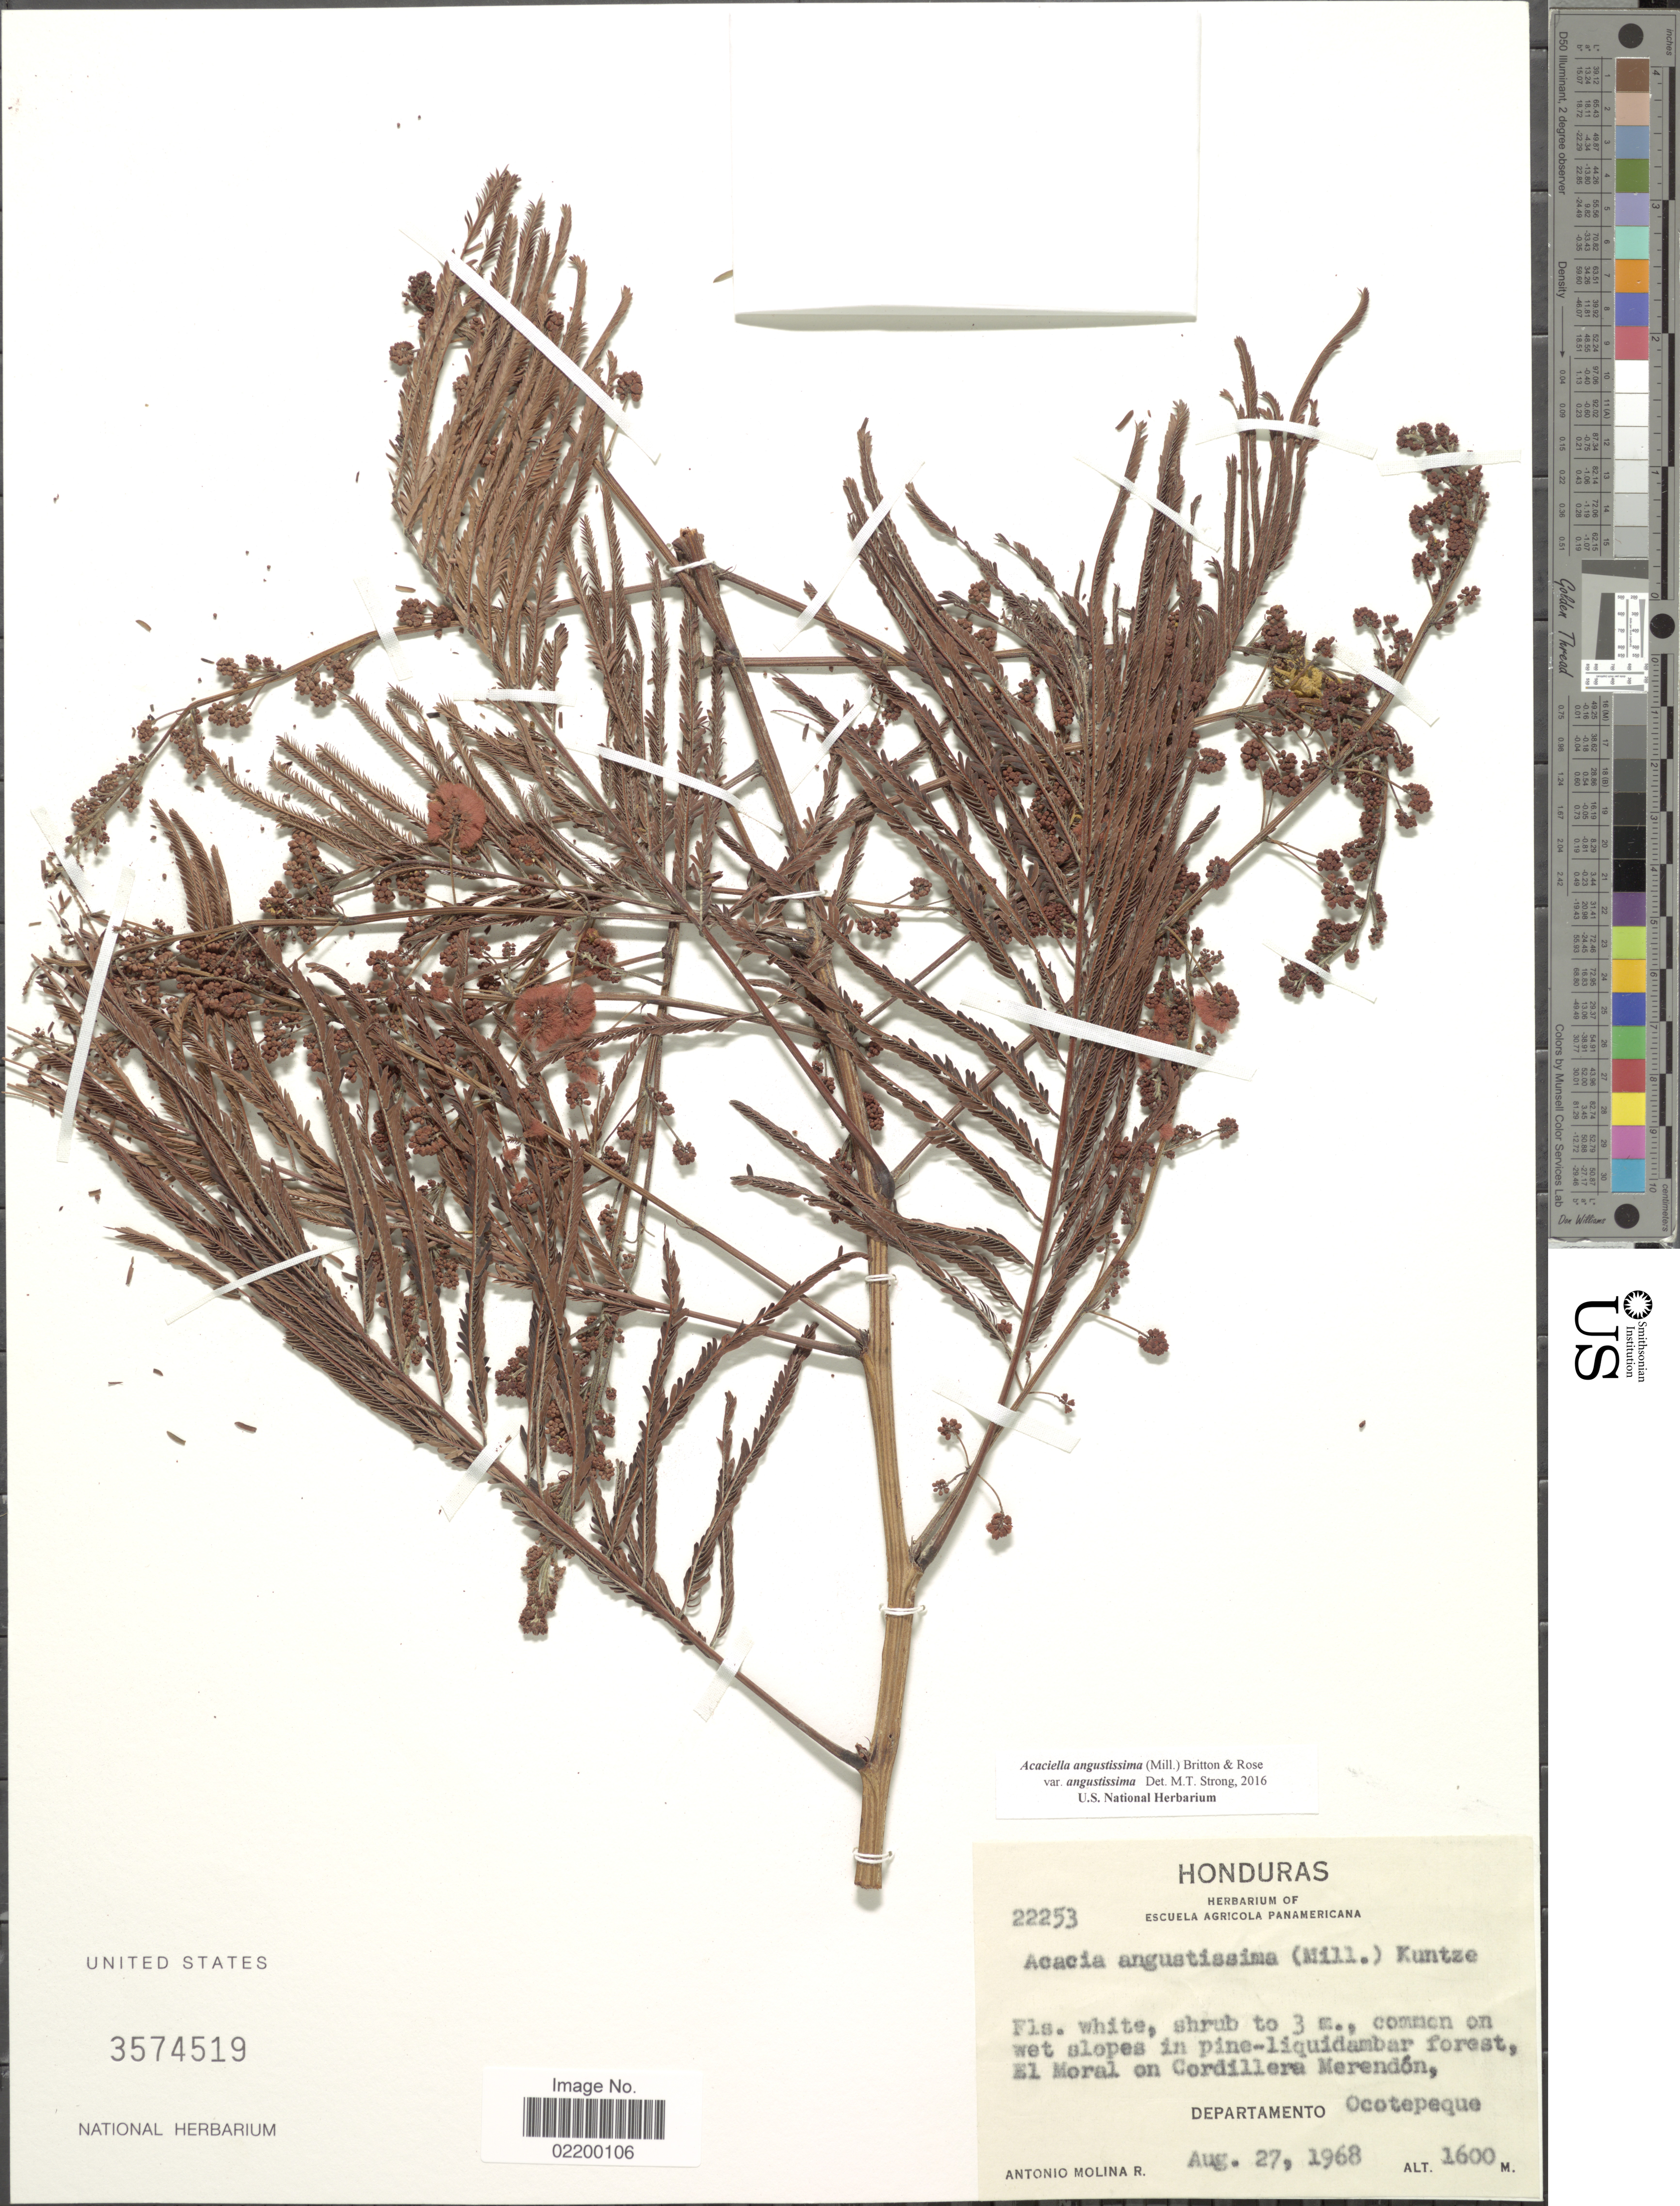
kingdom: Plantae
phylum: Tracheophyta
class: Magnoliopsida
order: Fabales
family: Fabaceae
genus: Acaciella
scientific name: Acaciella angustissima var. angustissima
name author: (Mill.) Britton & Rose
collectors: A. Molina R.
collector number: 22253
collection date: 1968-08-27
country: Honduras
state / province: Ocotepeque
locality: El Moral on Cordillera Merendon, Departamento Ocotepeque.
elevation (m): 1600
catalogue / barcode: US 3574519